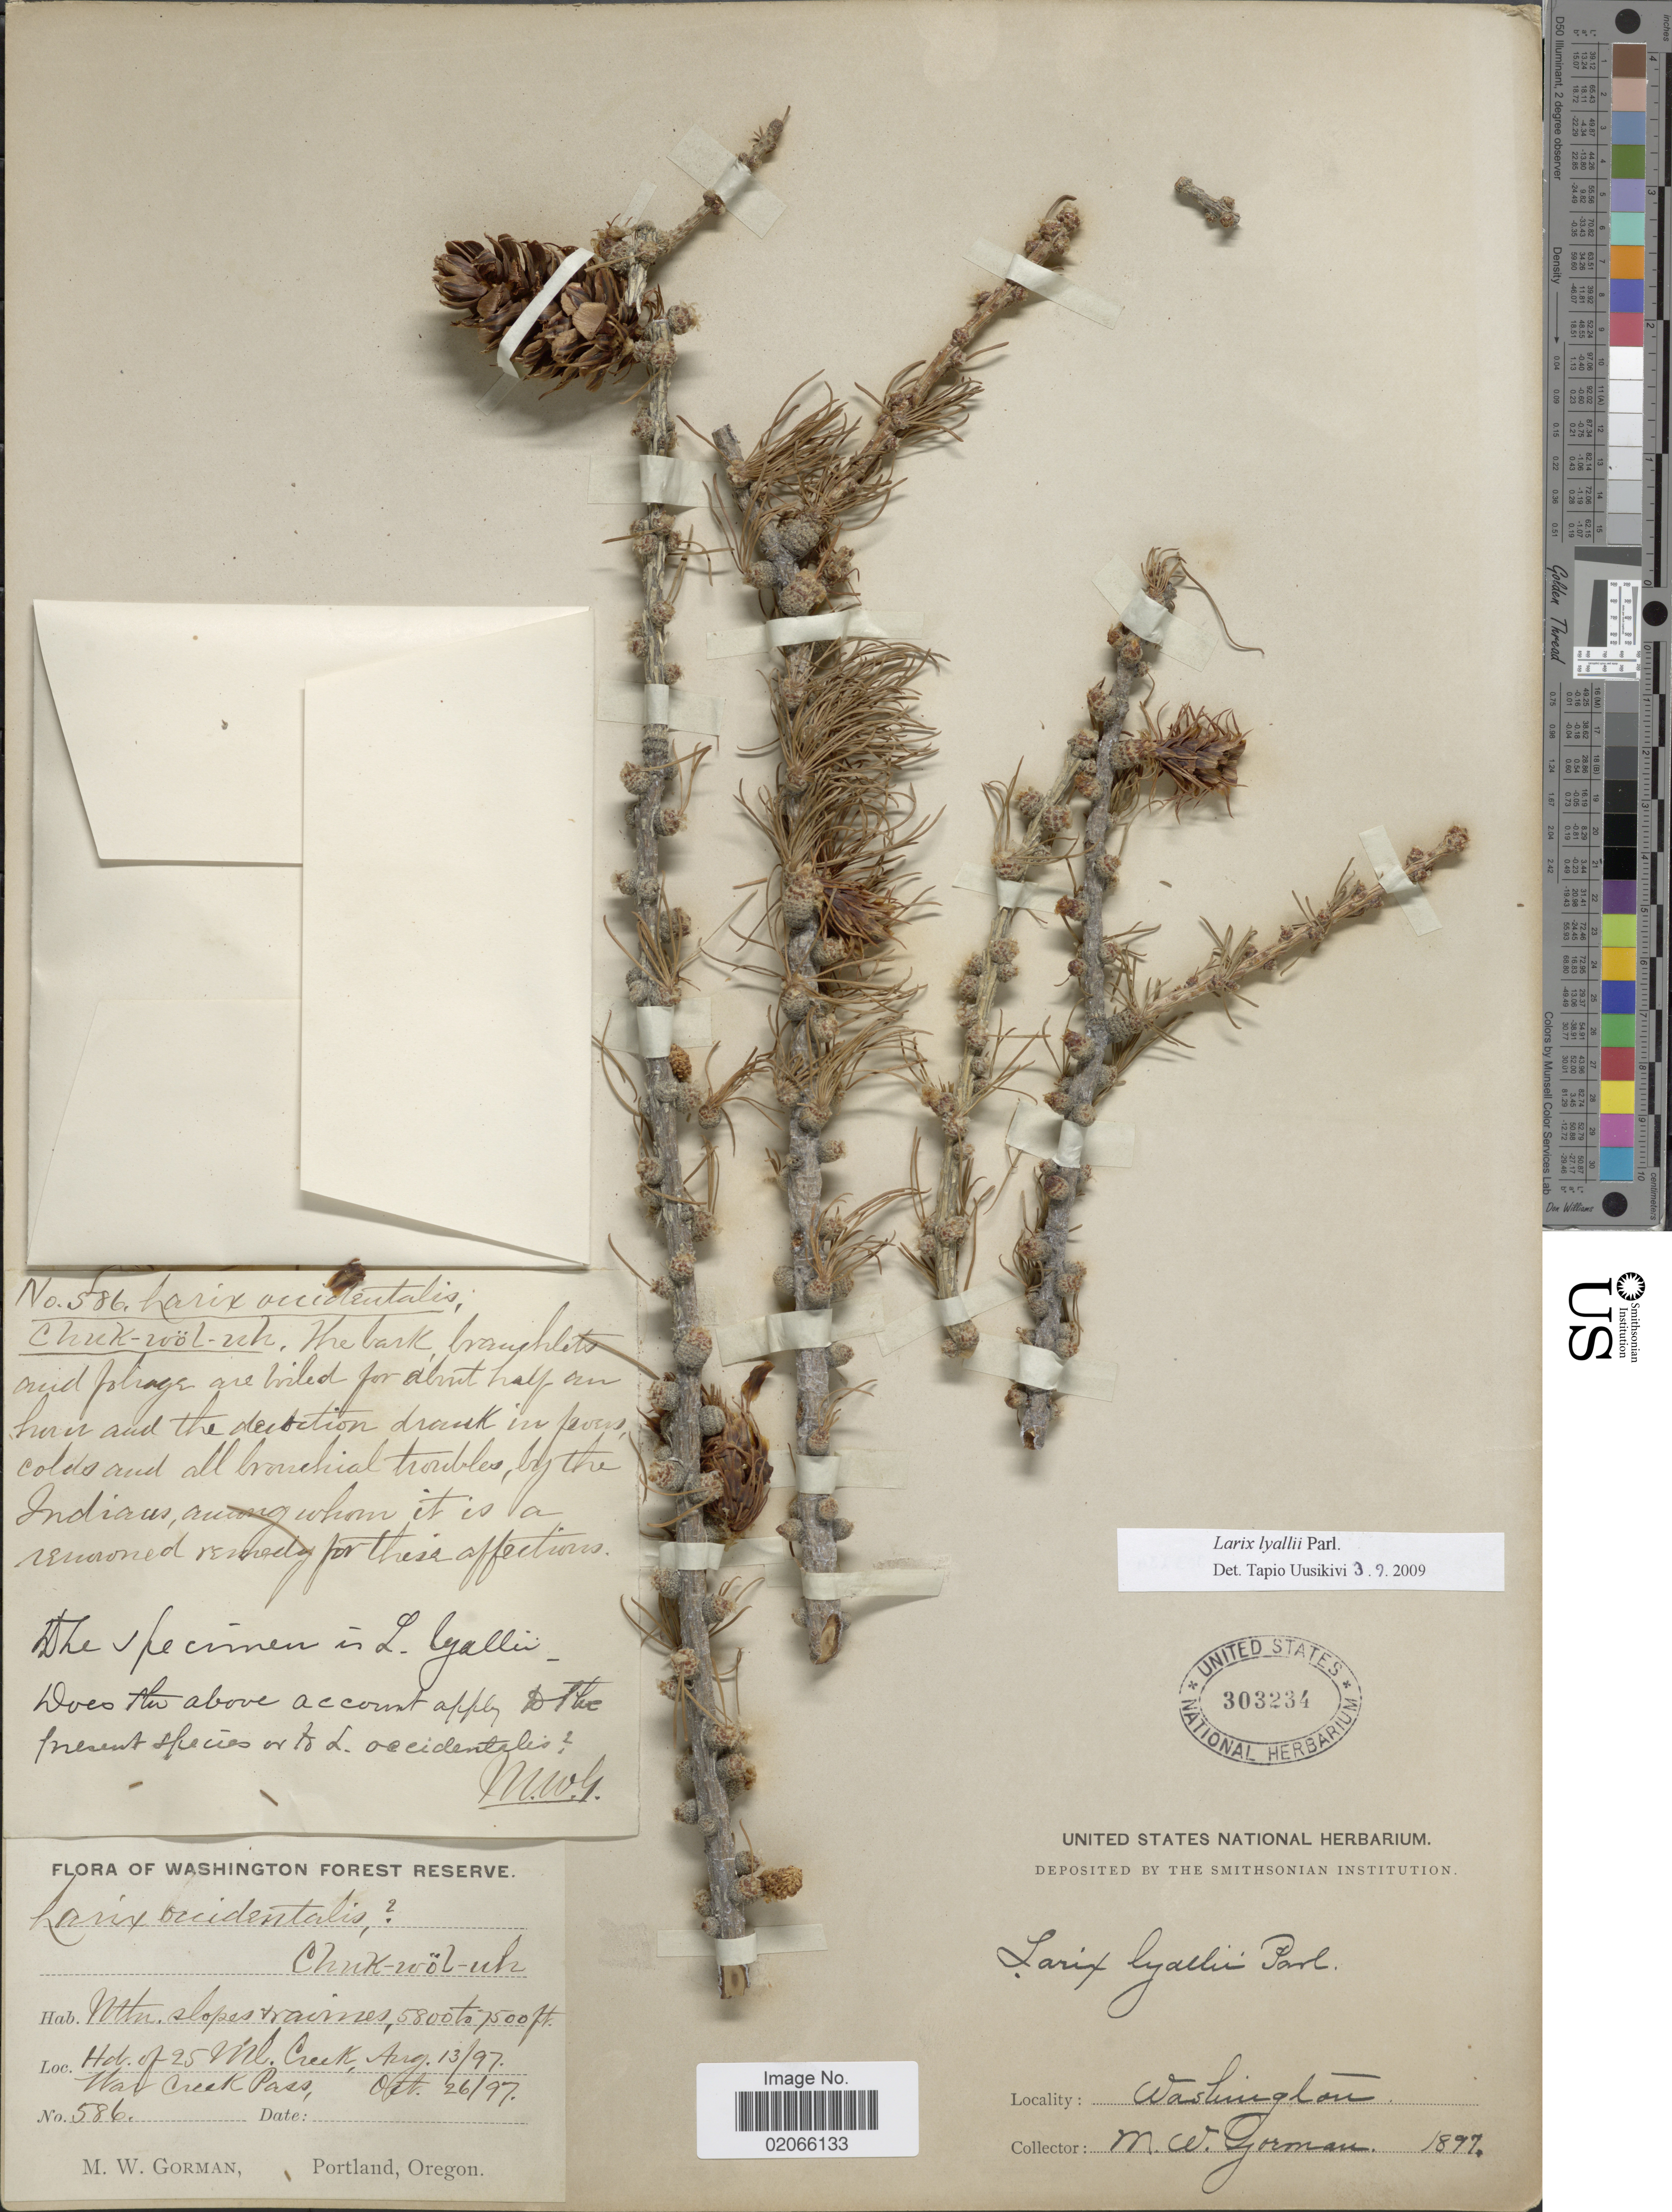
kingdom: Plantae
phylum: Tracheophyta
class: Pinopsida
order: Pinales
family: Pinaceae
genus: Larix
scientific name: Larix lyallii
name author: Parl.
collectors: M. W. Gorman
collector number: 586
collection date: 1897-10-26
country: United States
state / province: Washington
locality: Washington. 25 Mt Creek. War Creek. Pass.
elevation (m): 1768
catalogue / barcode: US 303234